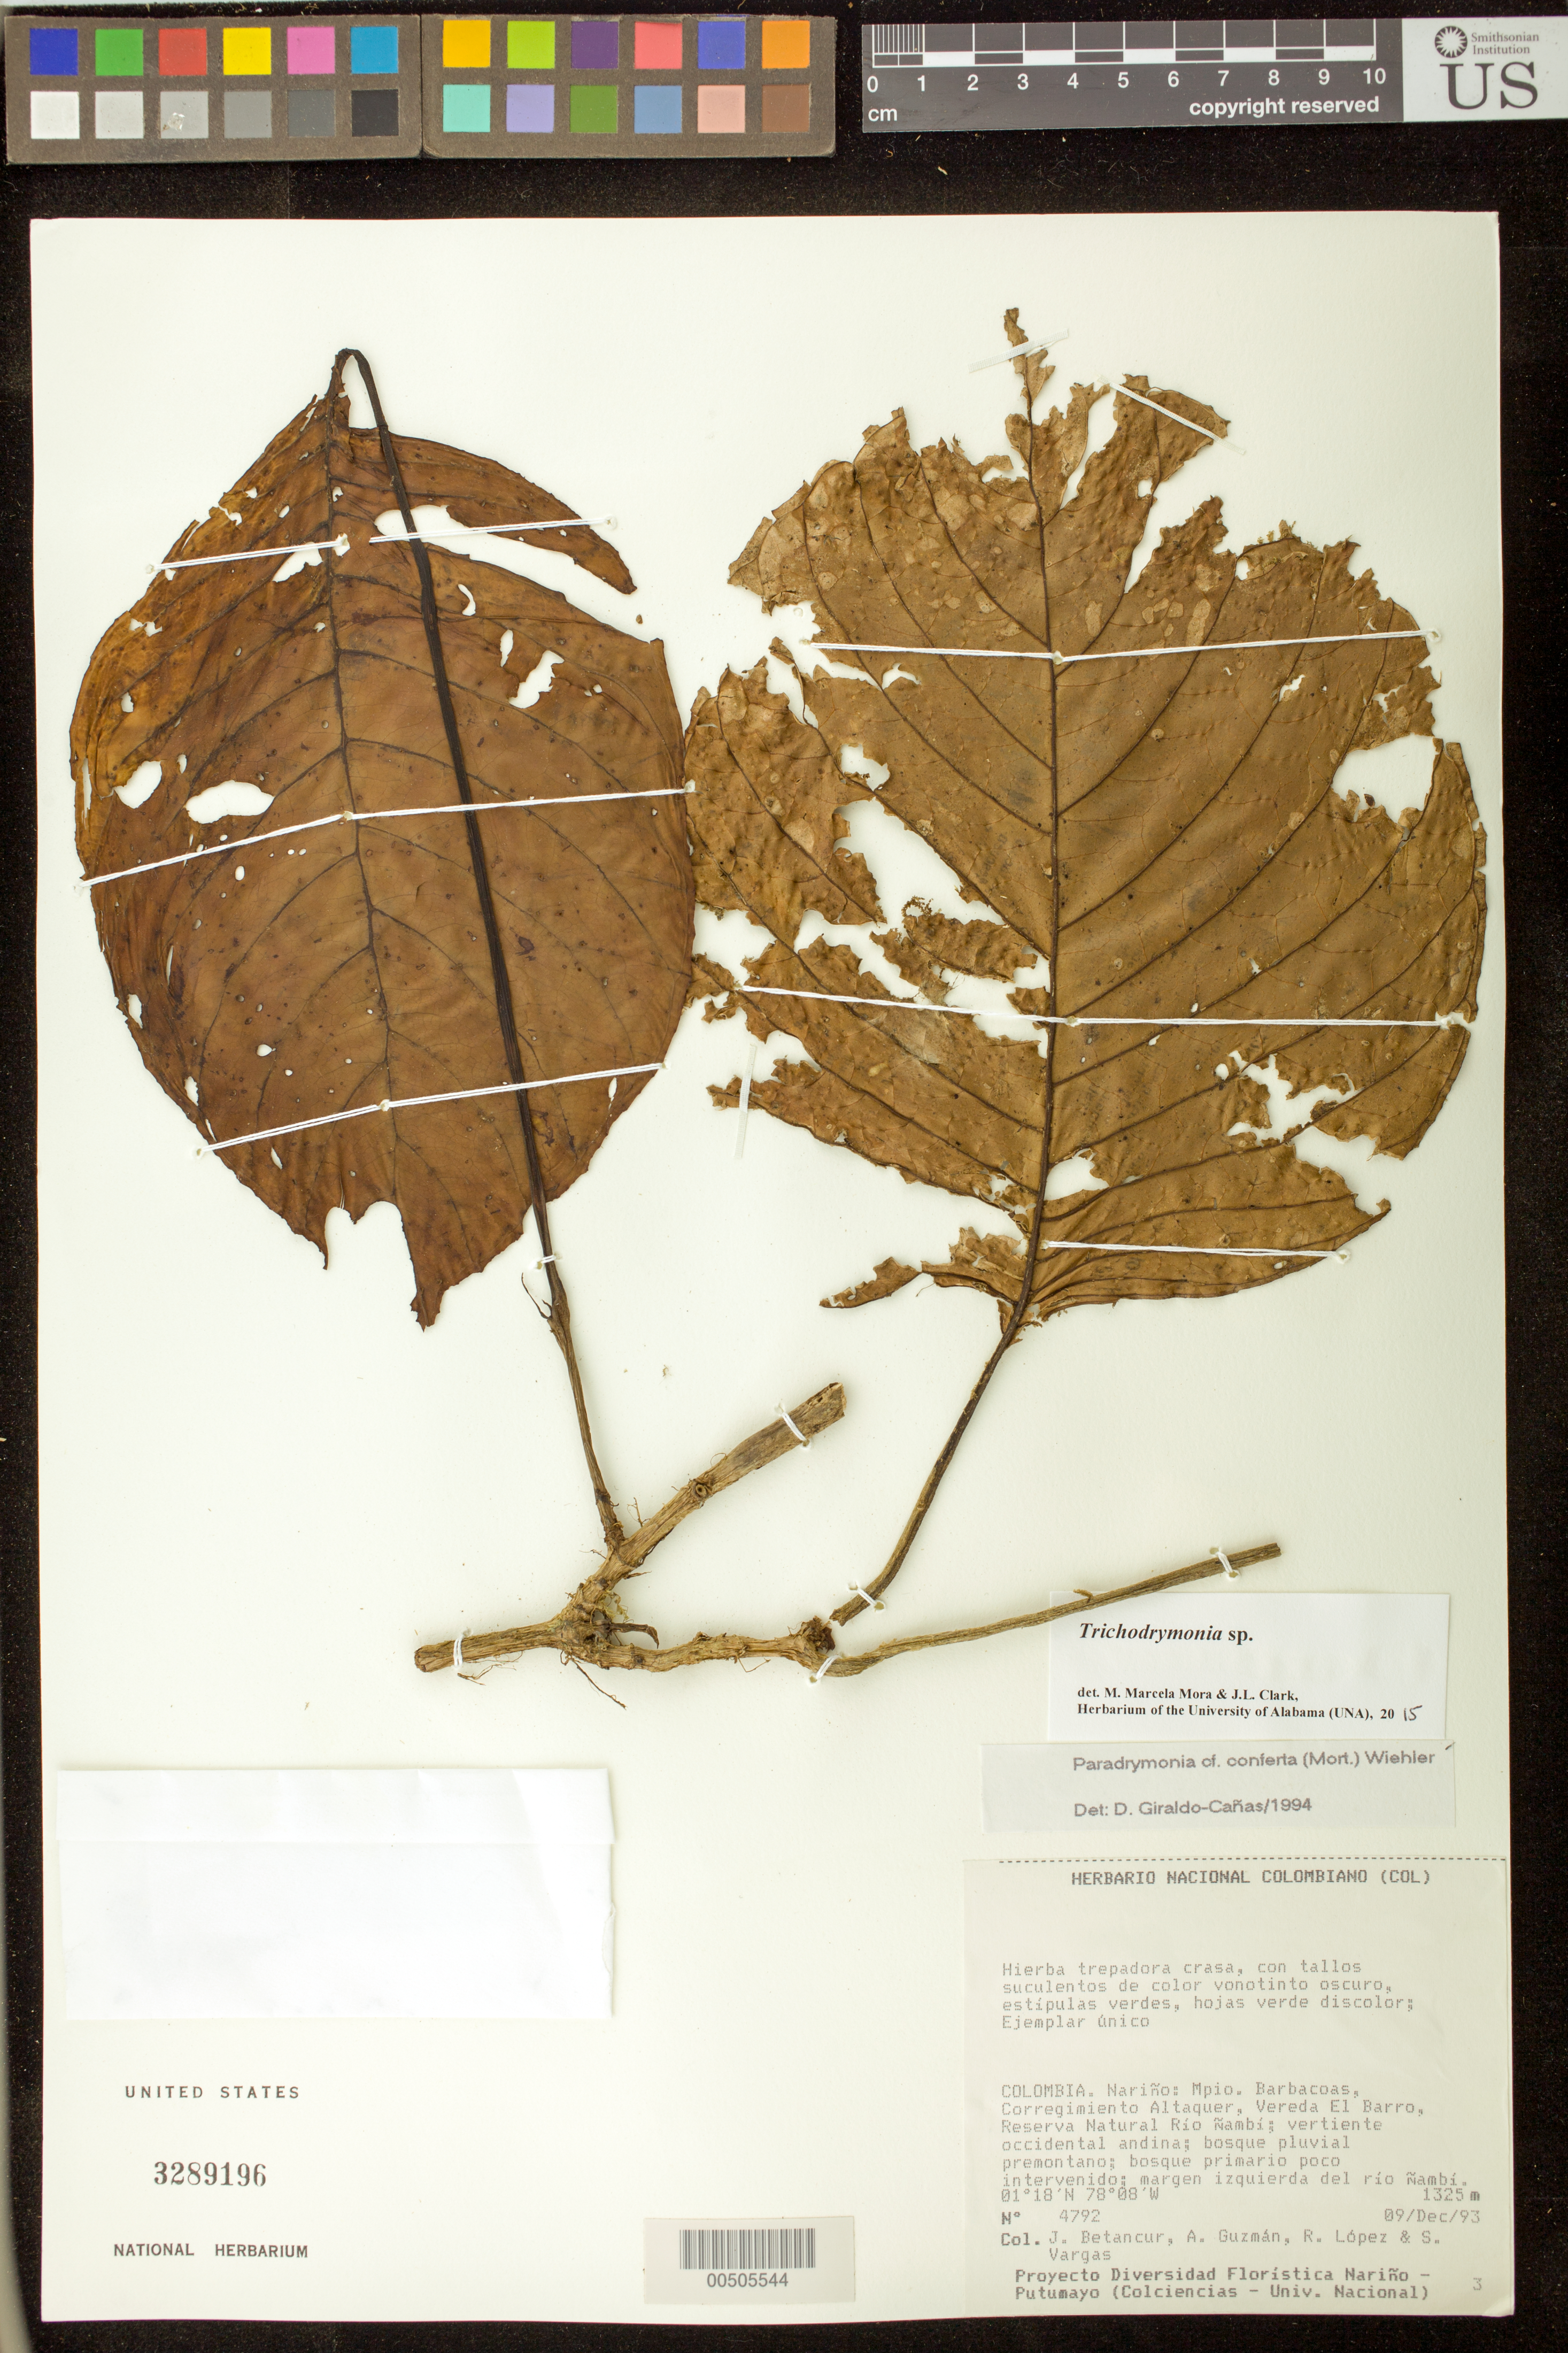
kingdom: Plantae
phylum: Tracheophyta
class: Magnoliopsida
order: Lamiales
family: Gesneriaceae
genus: Trichodrymonia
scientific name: Trichodrymonia sp.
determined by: Mora, M. M.; Clark, J. L.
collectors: J. C. Betancur, A. Guzman, R. Lopez & S. Vargas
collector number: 4792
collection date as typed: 09 Dec 1993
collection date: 1993-12-09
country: Colombia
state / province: Nariño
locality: Barbacoas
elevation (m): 1325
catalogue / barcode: US 3289196